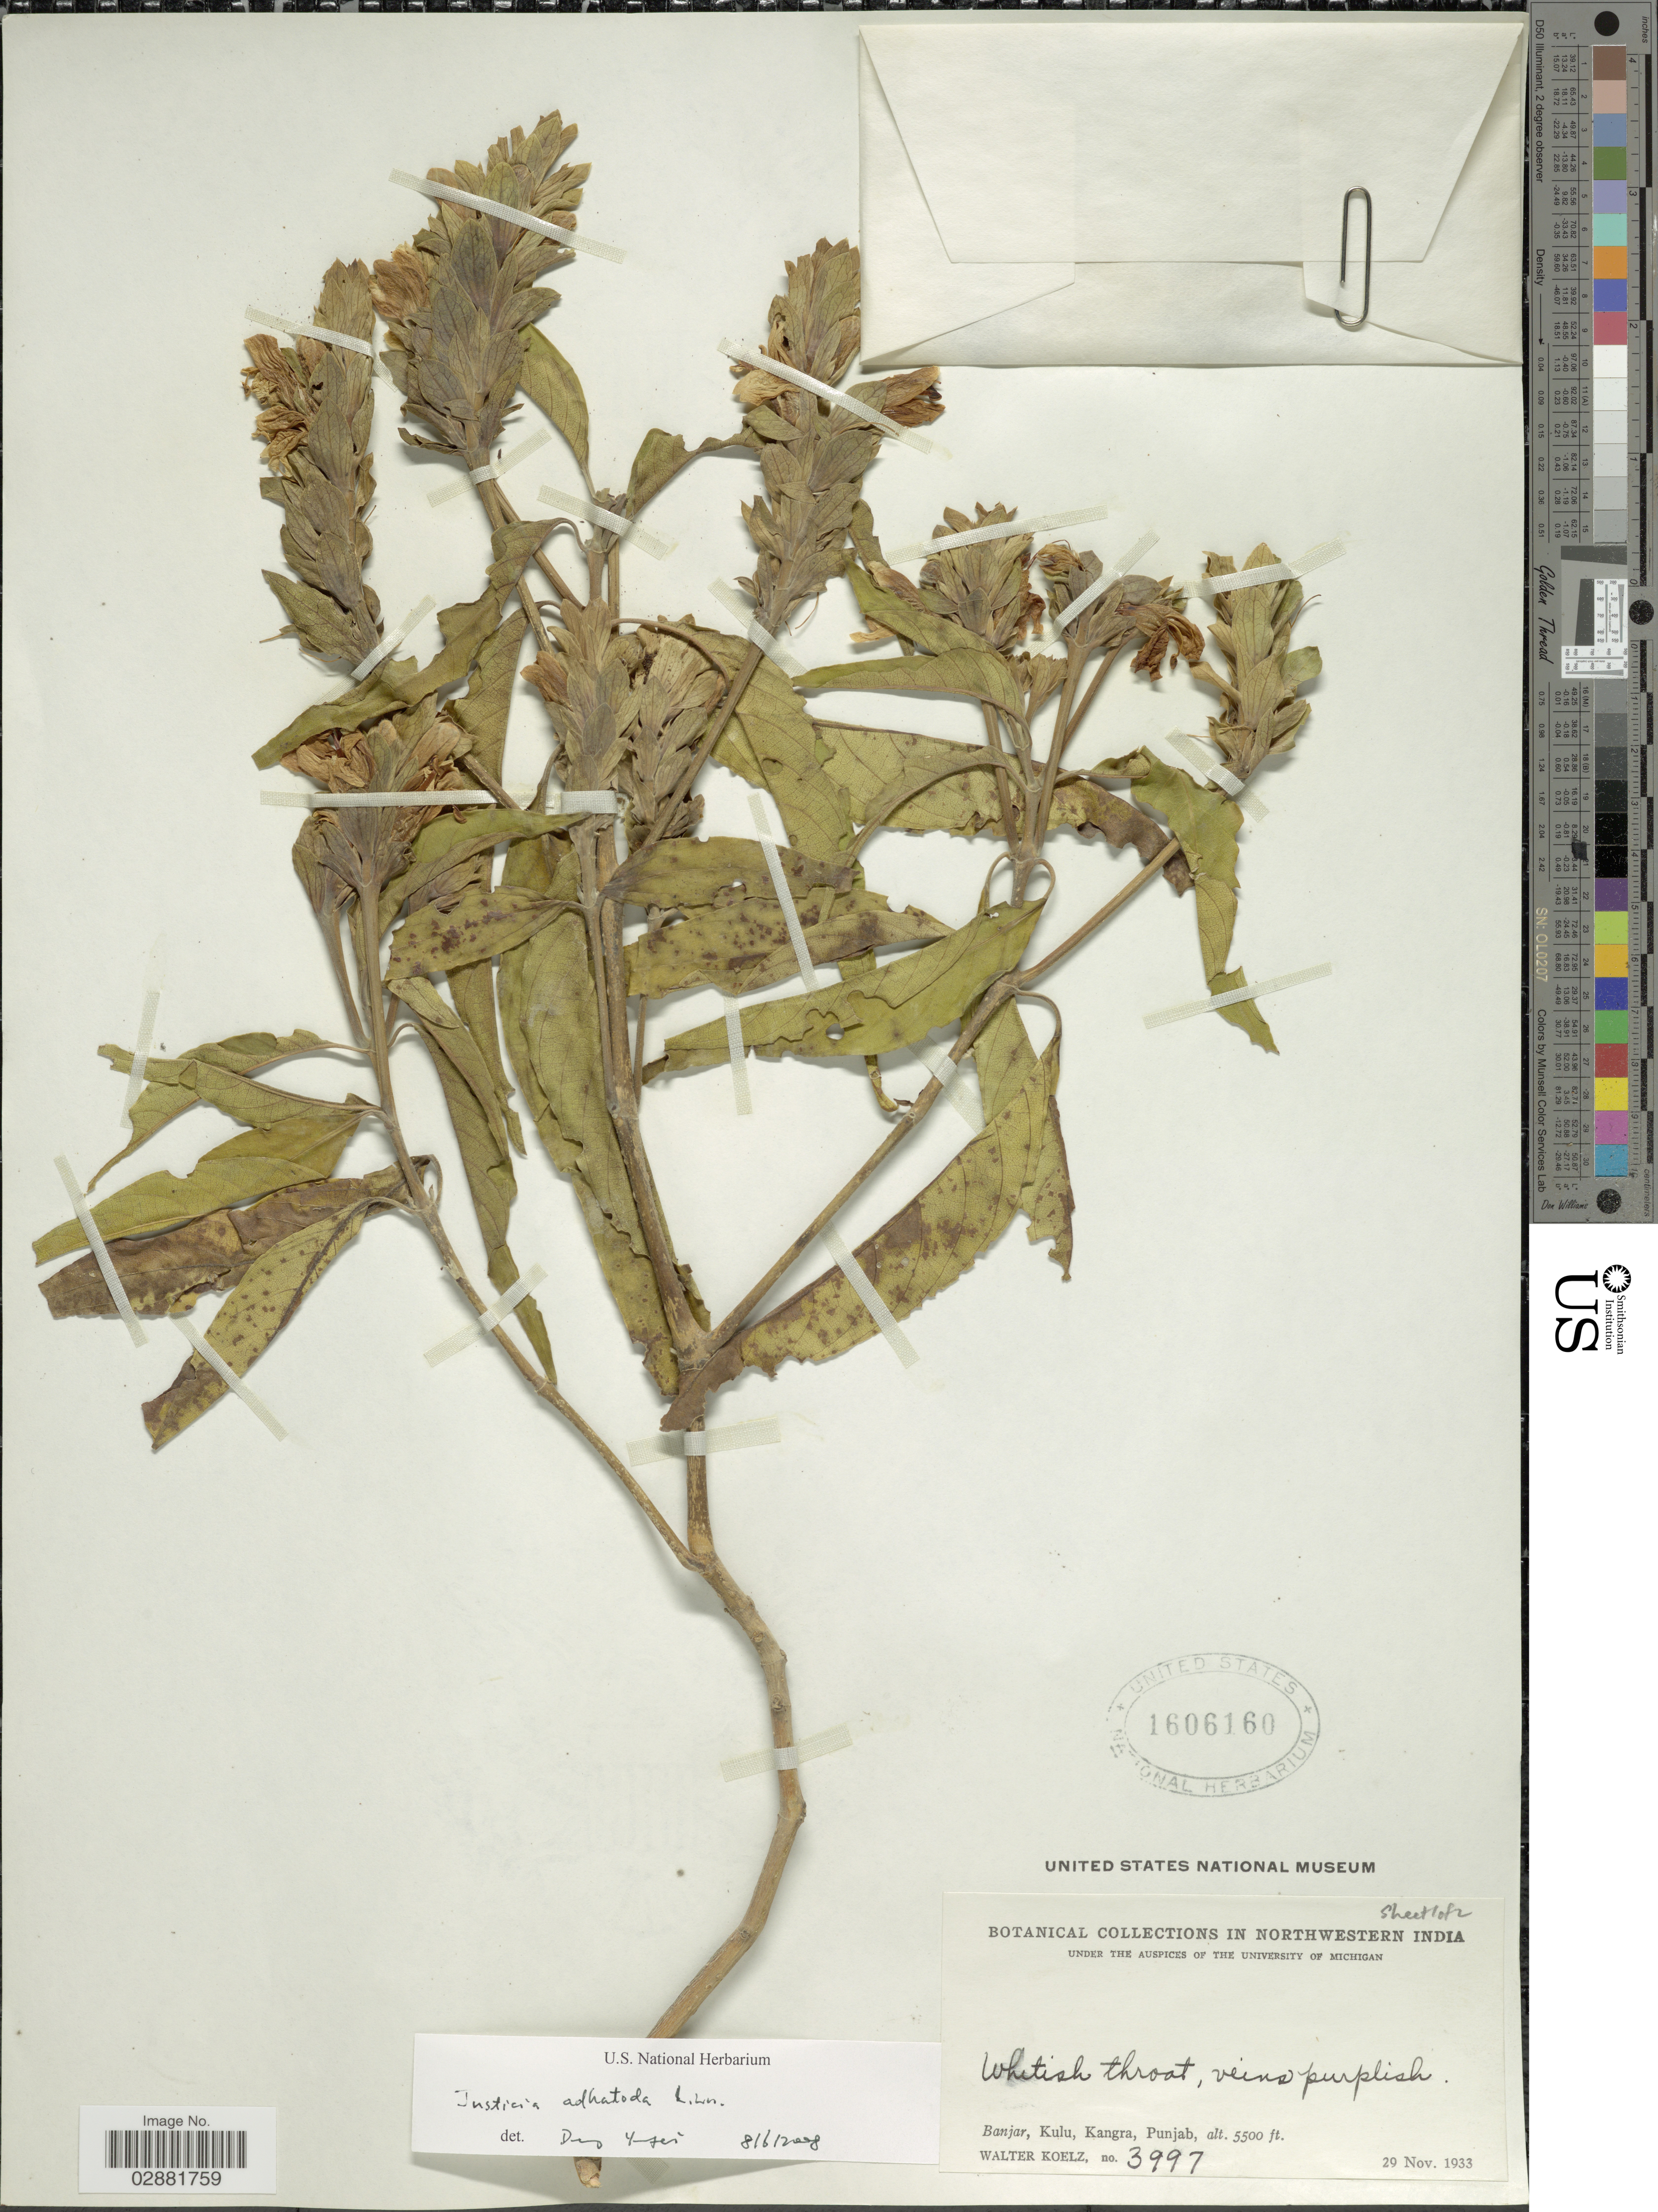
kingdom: Plantae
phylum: Tracheophyta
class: Magnoliopsida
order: Lamiales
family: Acanthaceae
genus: Justicia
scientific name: Justicia adhatoda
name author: L.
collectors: W. N. Koelz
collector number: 3997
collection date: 1933-11-29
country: India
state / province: Punjab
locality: Northwestern India, Banjar, Kulu, Kangra, Punjab.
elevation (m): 1676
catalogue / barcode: US 1606160